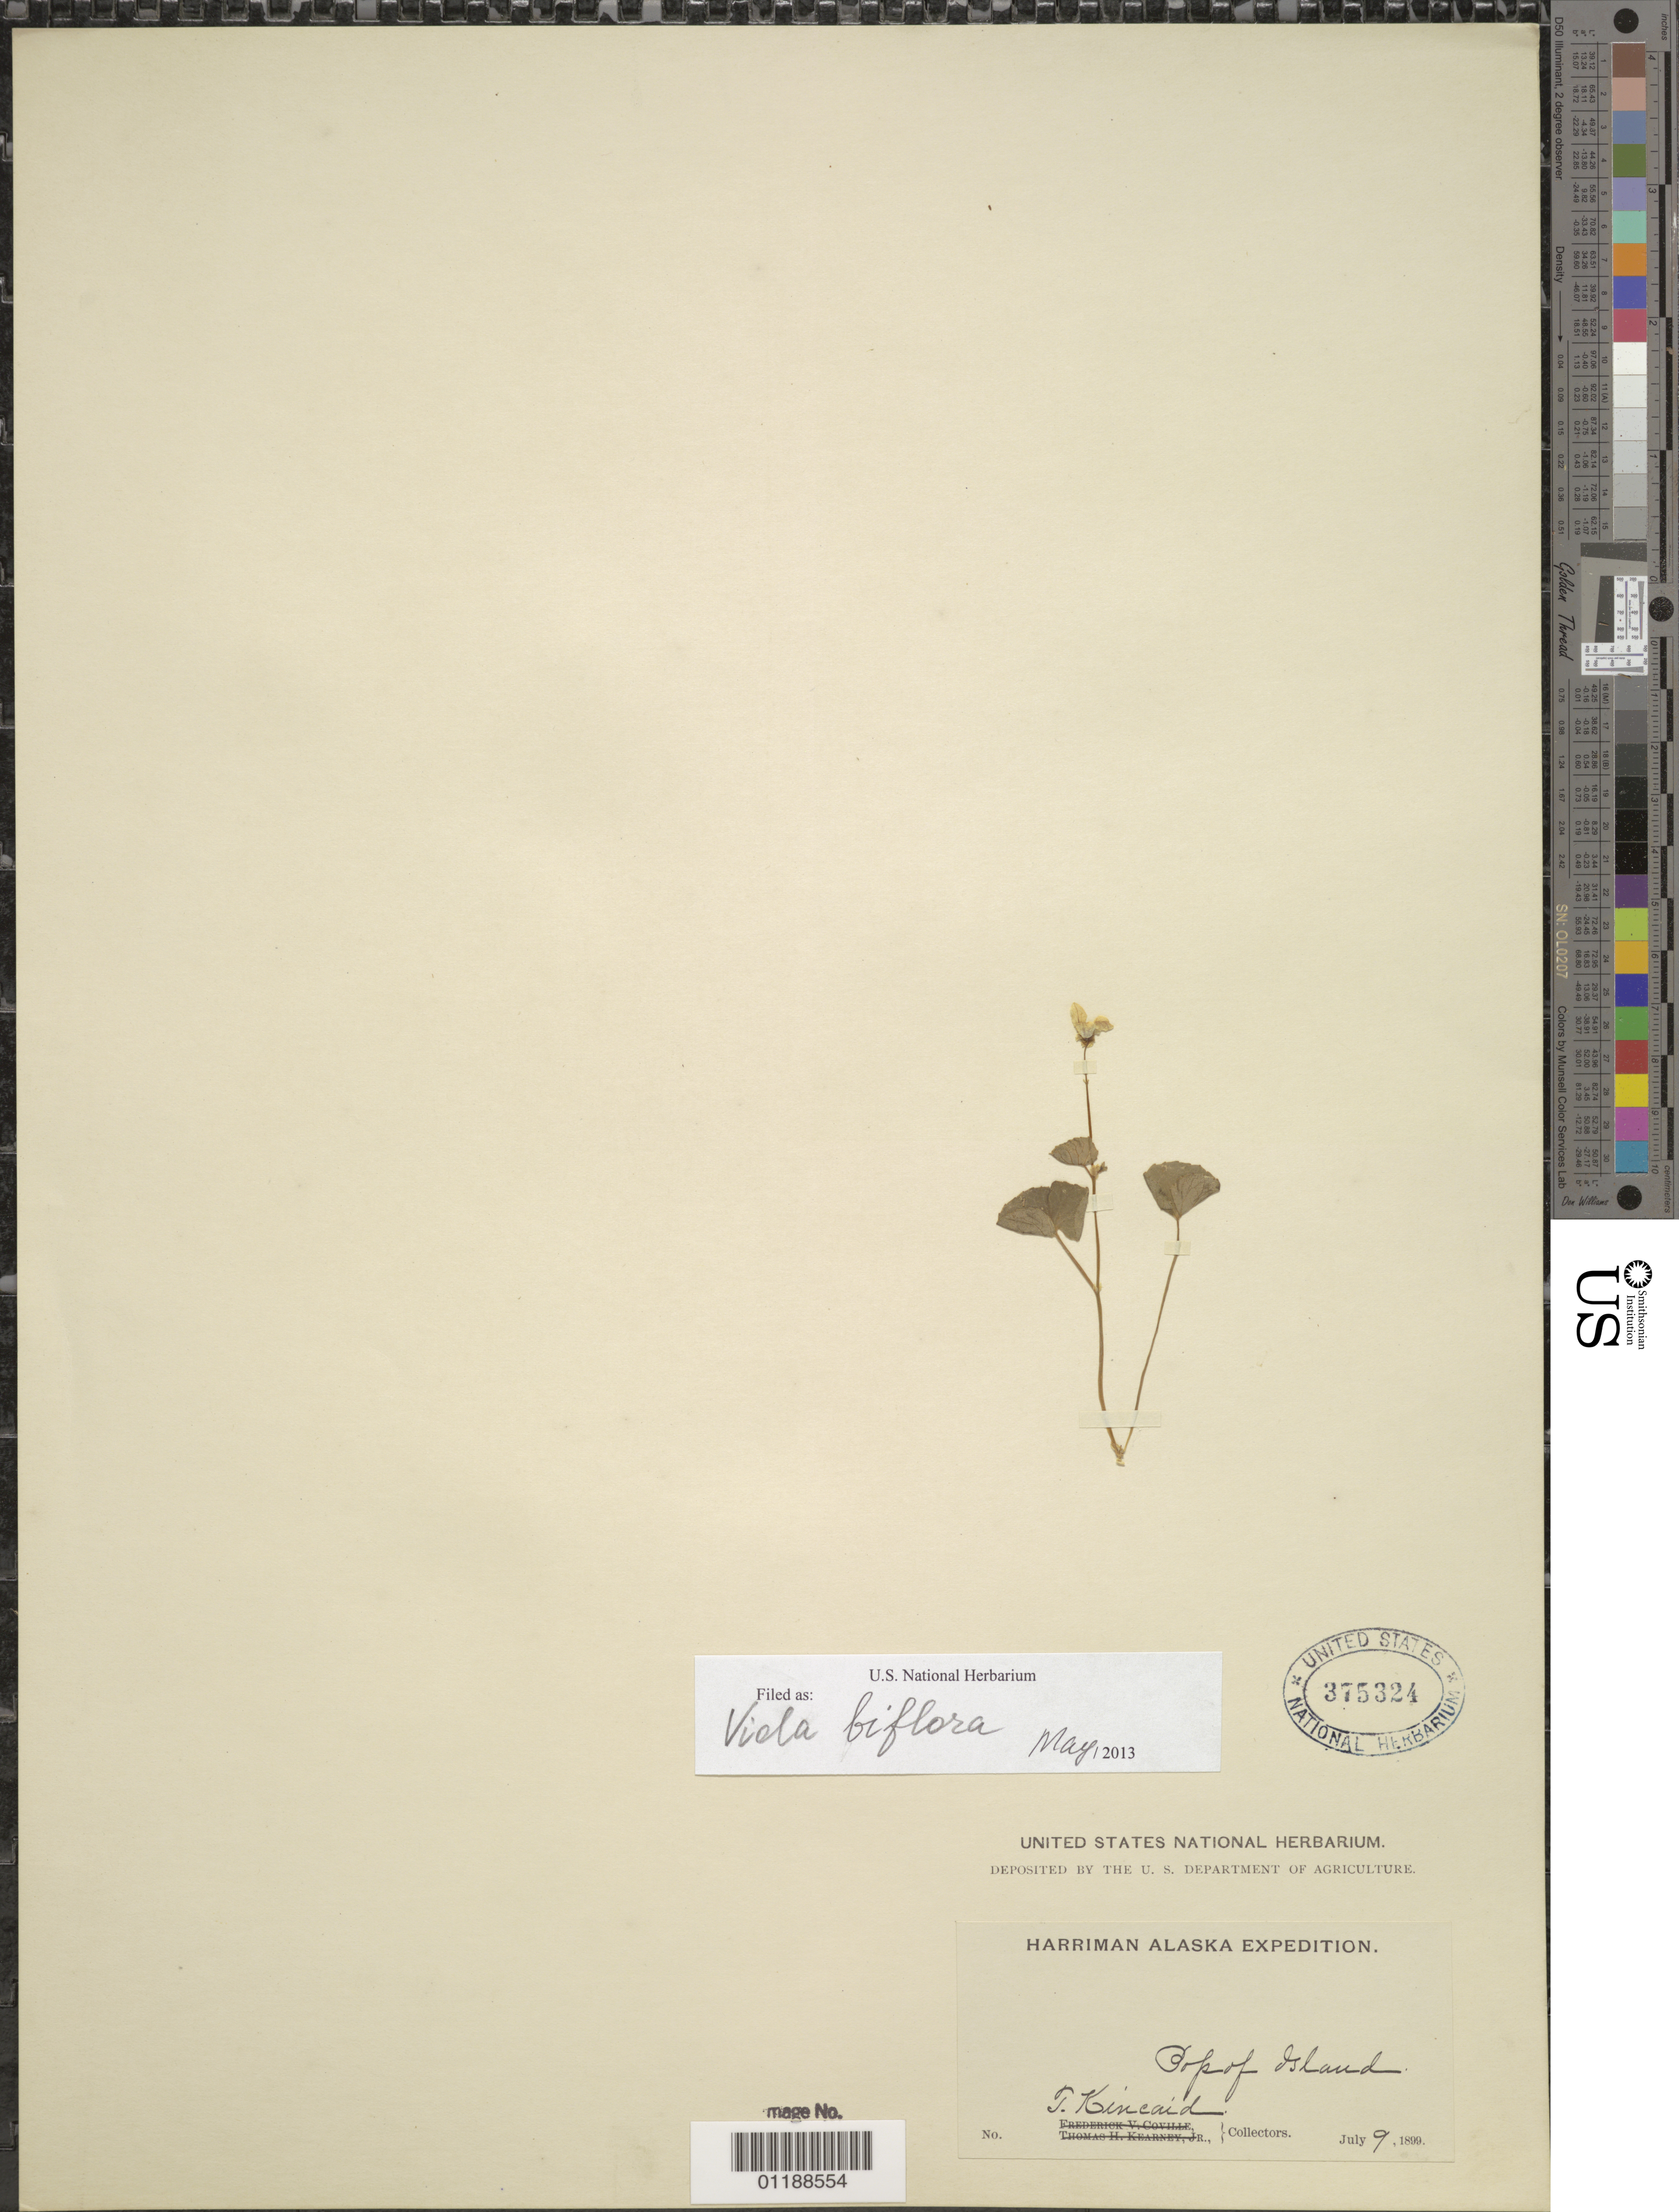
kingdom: Plantae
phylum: Tracheophyta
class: Magnoliopsida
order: Malpighiales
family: Violaceae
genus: Viola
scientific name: Viola biflora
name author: L.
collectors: T. C. Kincaid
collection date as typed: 9 Jul 1899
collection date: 1899-07-09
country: United States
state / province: Alaska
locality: Popof Island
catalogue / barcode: US 375324